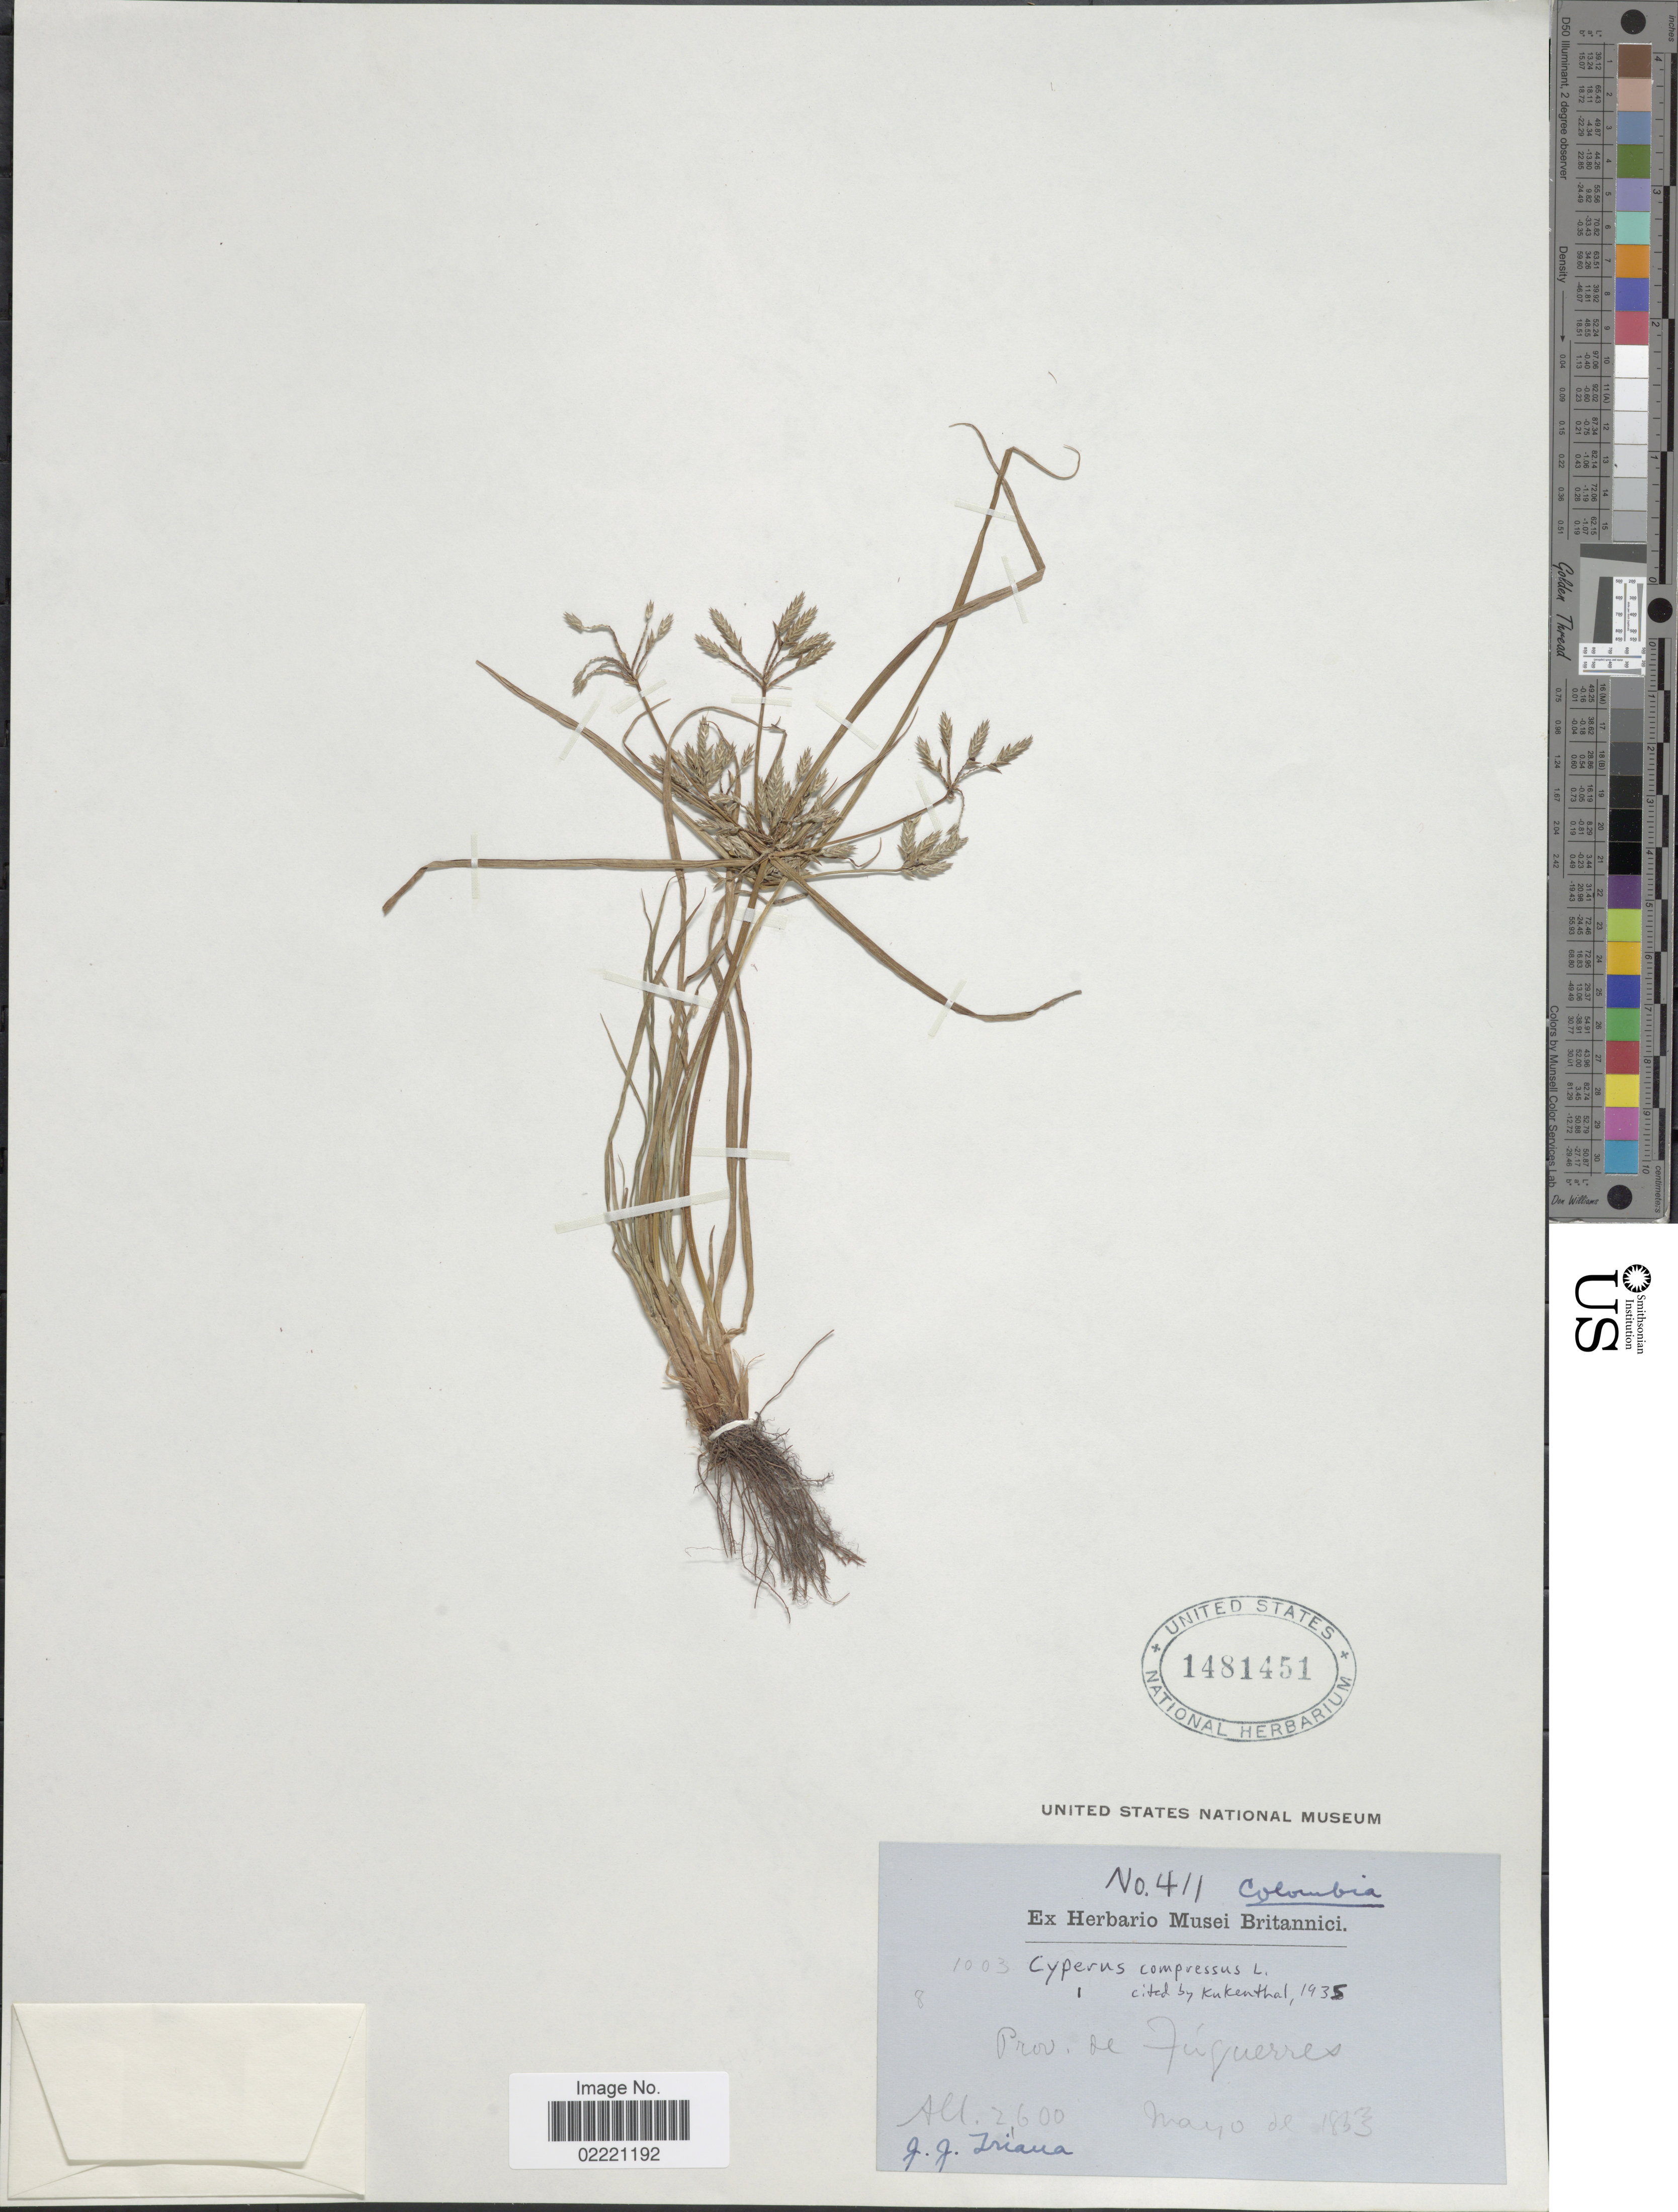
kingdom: Plantae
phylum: Tracheophyta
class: Liliopsida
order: Poales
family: Cyperaceae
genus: Cyperus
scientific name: Cyperus compressus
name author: L.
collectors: J. J. Triana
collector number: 1003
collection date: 1833-05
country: Colombia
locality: Prov. de Tuquerres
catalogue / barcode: US 1481451